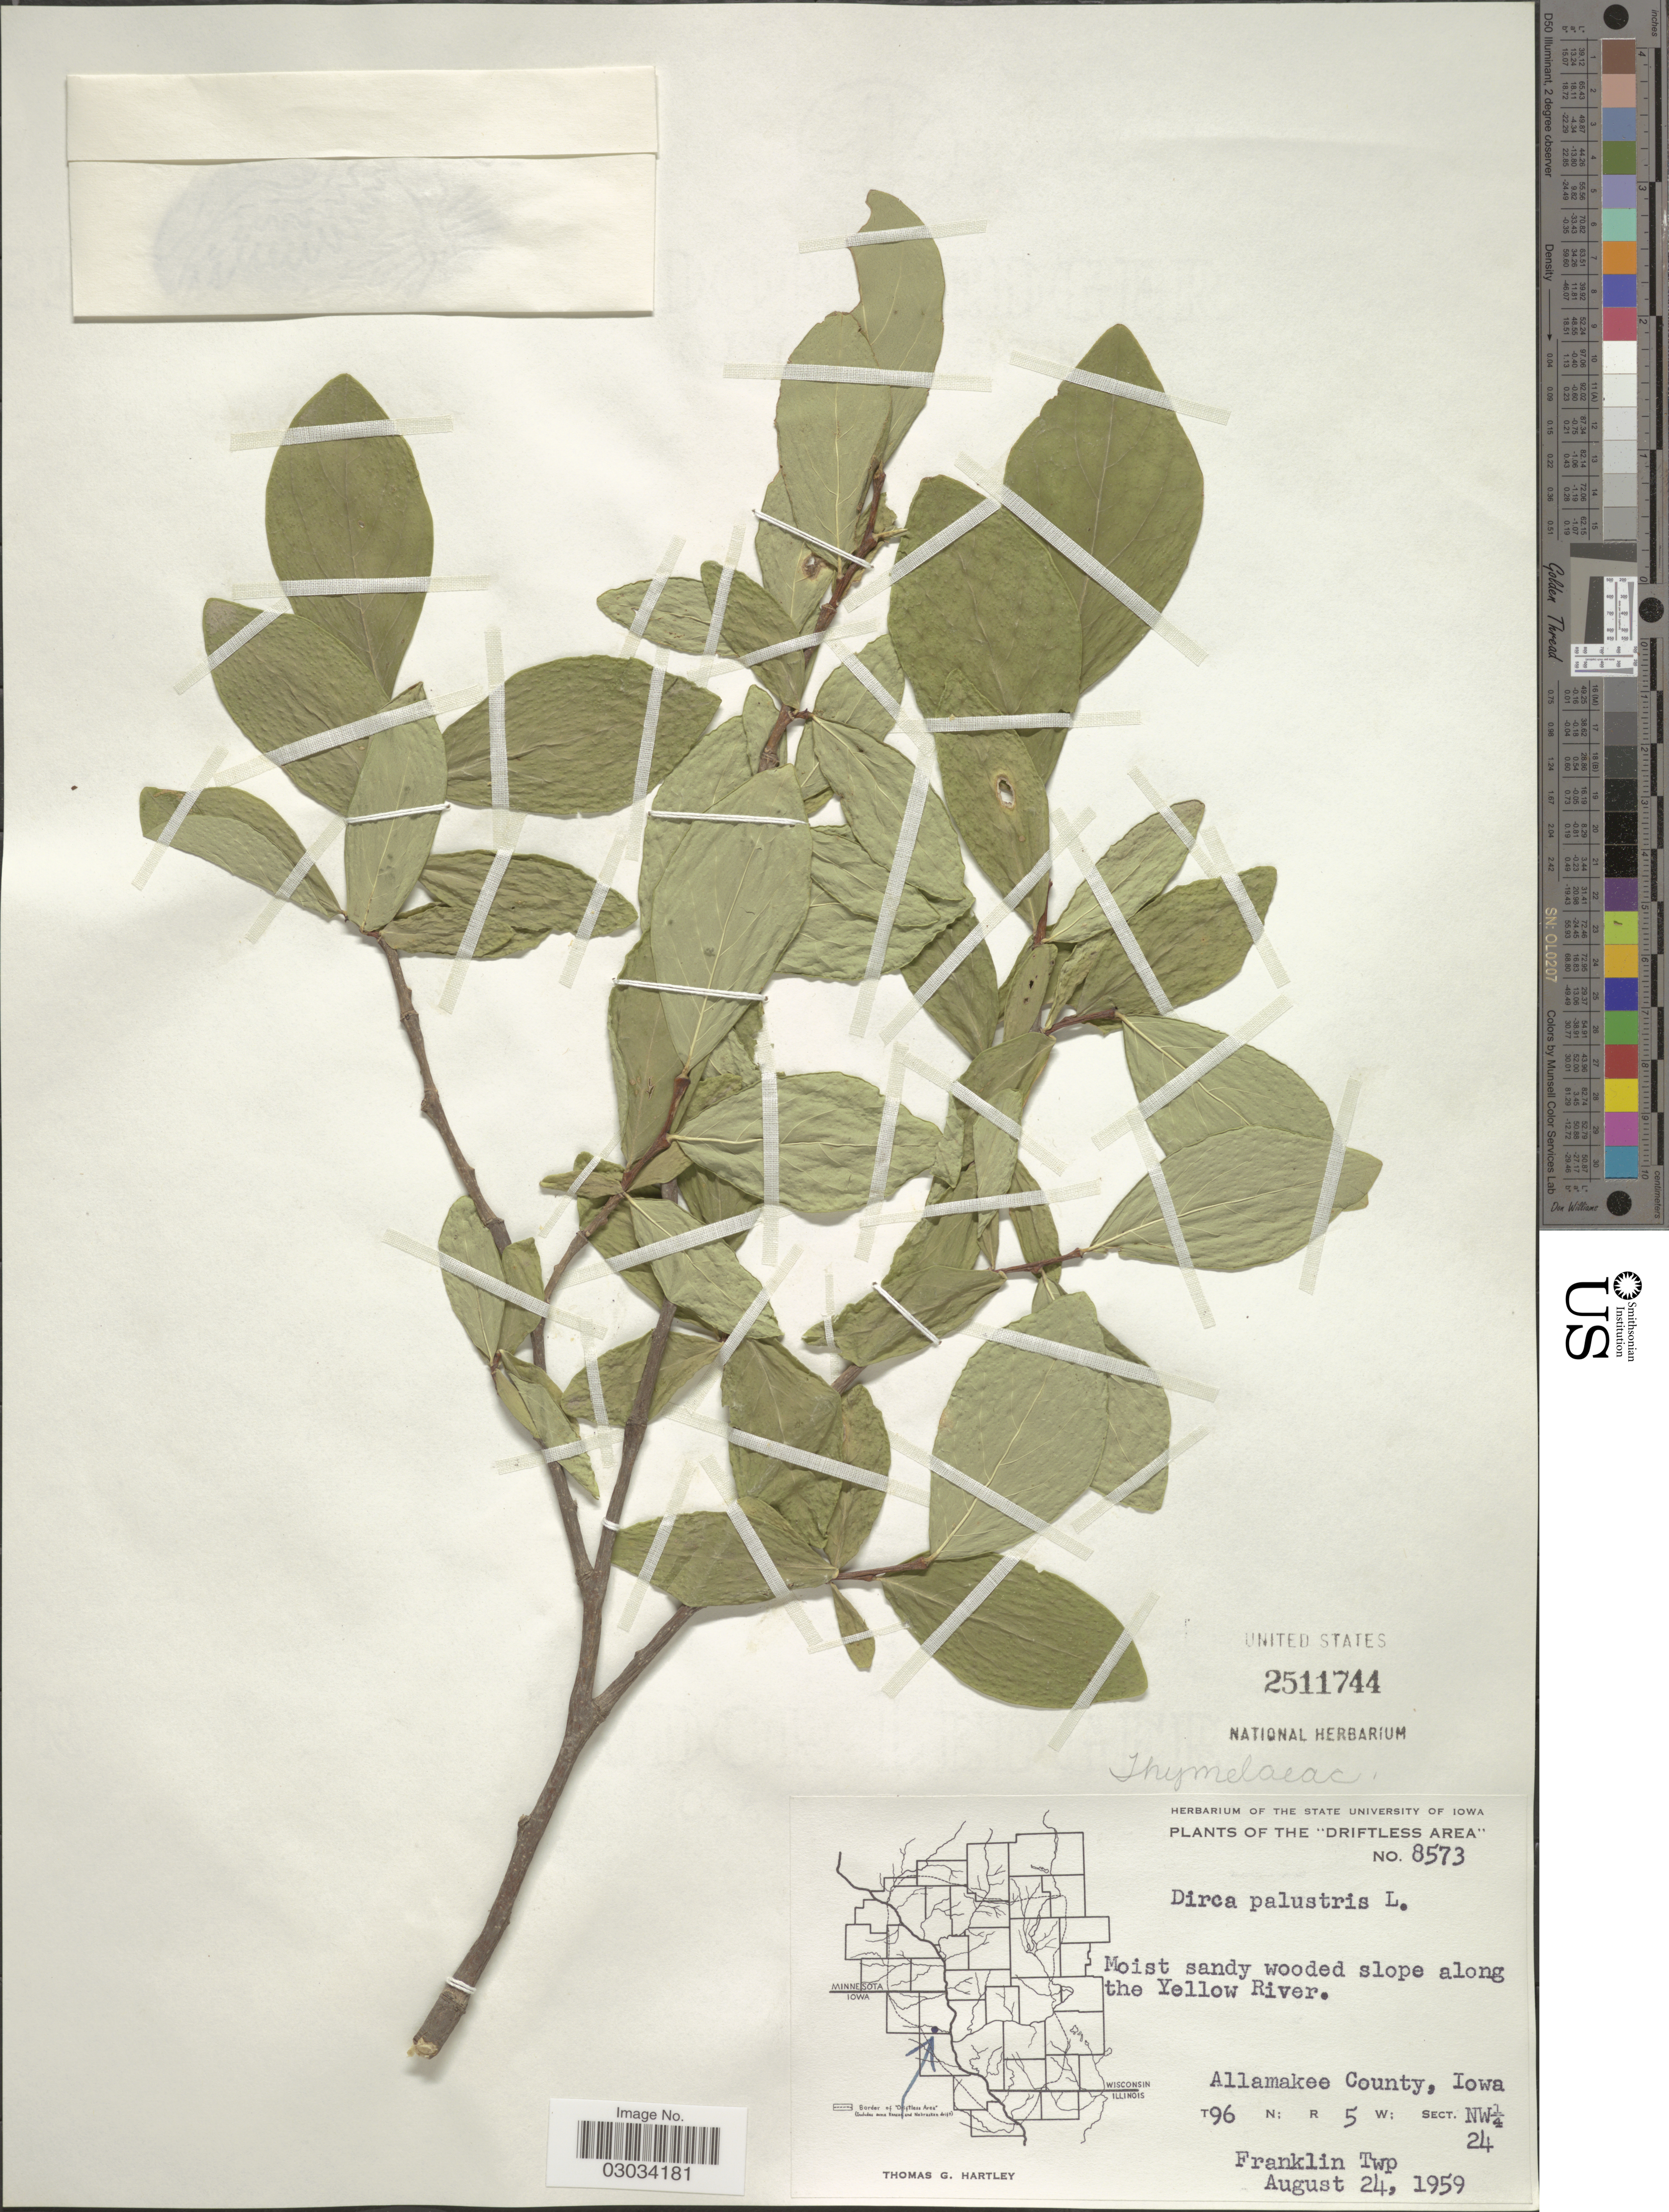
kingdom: Plantae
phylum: Tracheophyta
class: Magnoliopsida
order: Malvales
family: Thymelaeaceae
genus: Dirca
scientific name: Dirca palustris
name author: L.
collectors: T. G. Hartley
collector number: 8573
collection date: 1959-08-24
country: United States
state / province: Iowa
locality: The "Driftless Area". Moist sandy wooded slope along the Yellow River. Allamakee County. T96 N; R 5 W; Sect. NW¼ 24. Franklin Twp.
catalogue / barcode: US 2511744